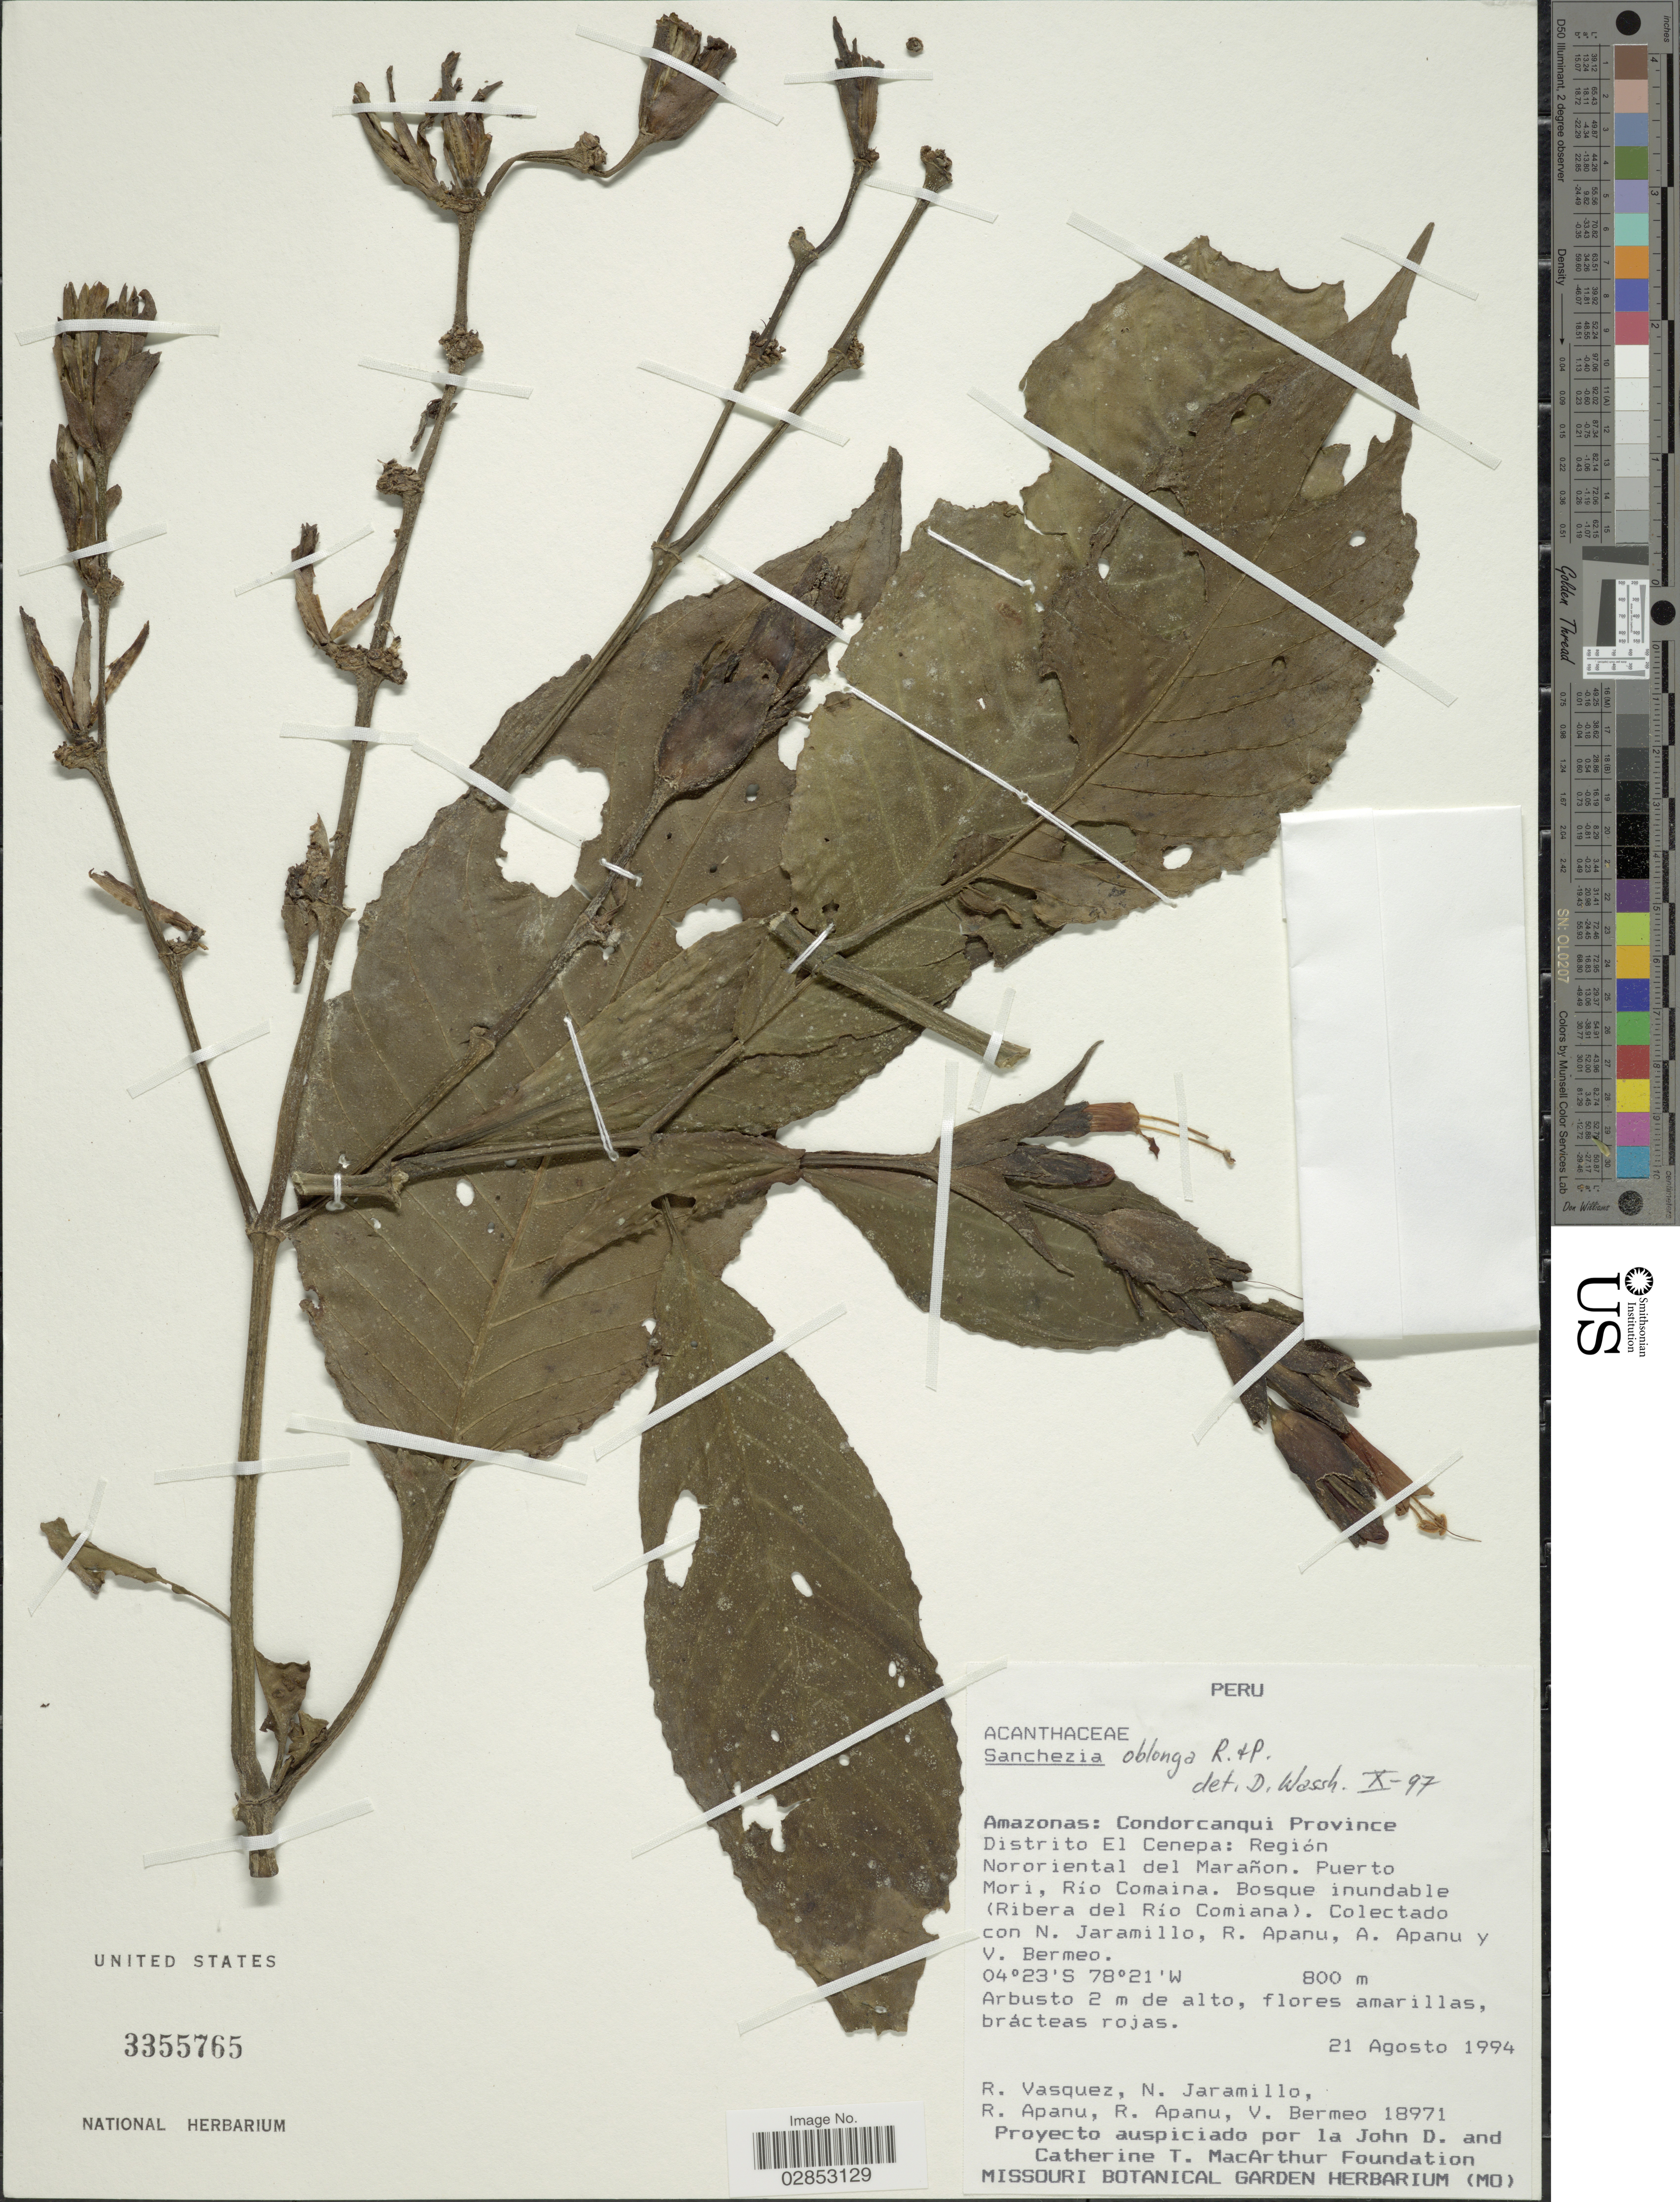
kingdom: Plantae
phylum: Tracheophyta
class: Magnoliopsida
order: Lamiales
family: Acanthaceae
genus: Sanchezia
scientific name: Sanchezia wurdackii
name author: Wassh.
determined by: Azevedo, Igor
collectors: R. Vasquez, N. Jaramillo, R. Apanu, A. Apanu & V. Bermeo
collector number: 18971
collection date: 1994-08-21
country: Peru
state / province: Amazonas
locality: Condorcanquí Province, Distrito El Cenepa: Región Nororiental del Marañon, Puerto Mori, Río Comaina, Bosque inundable (Ribera del Río Comiana).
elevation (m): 800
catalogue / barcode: US 3355765